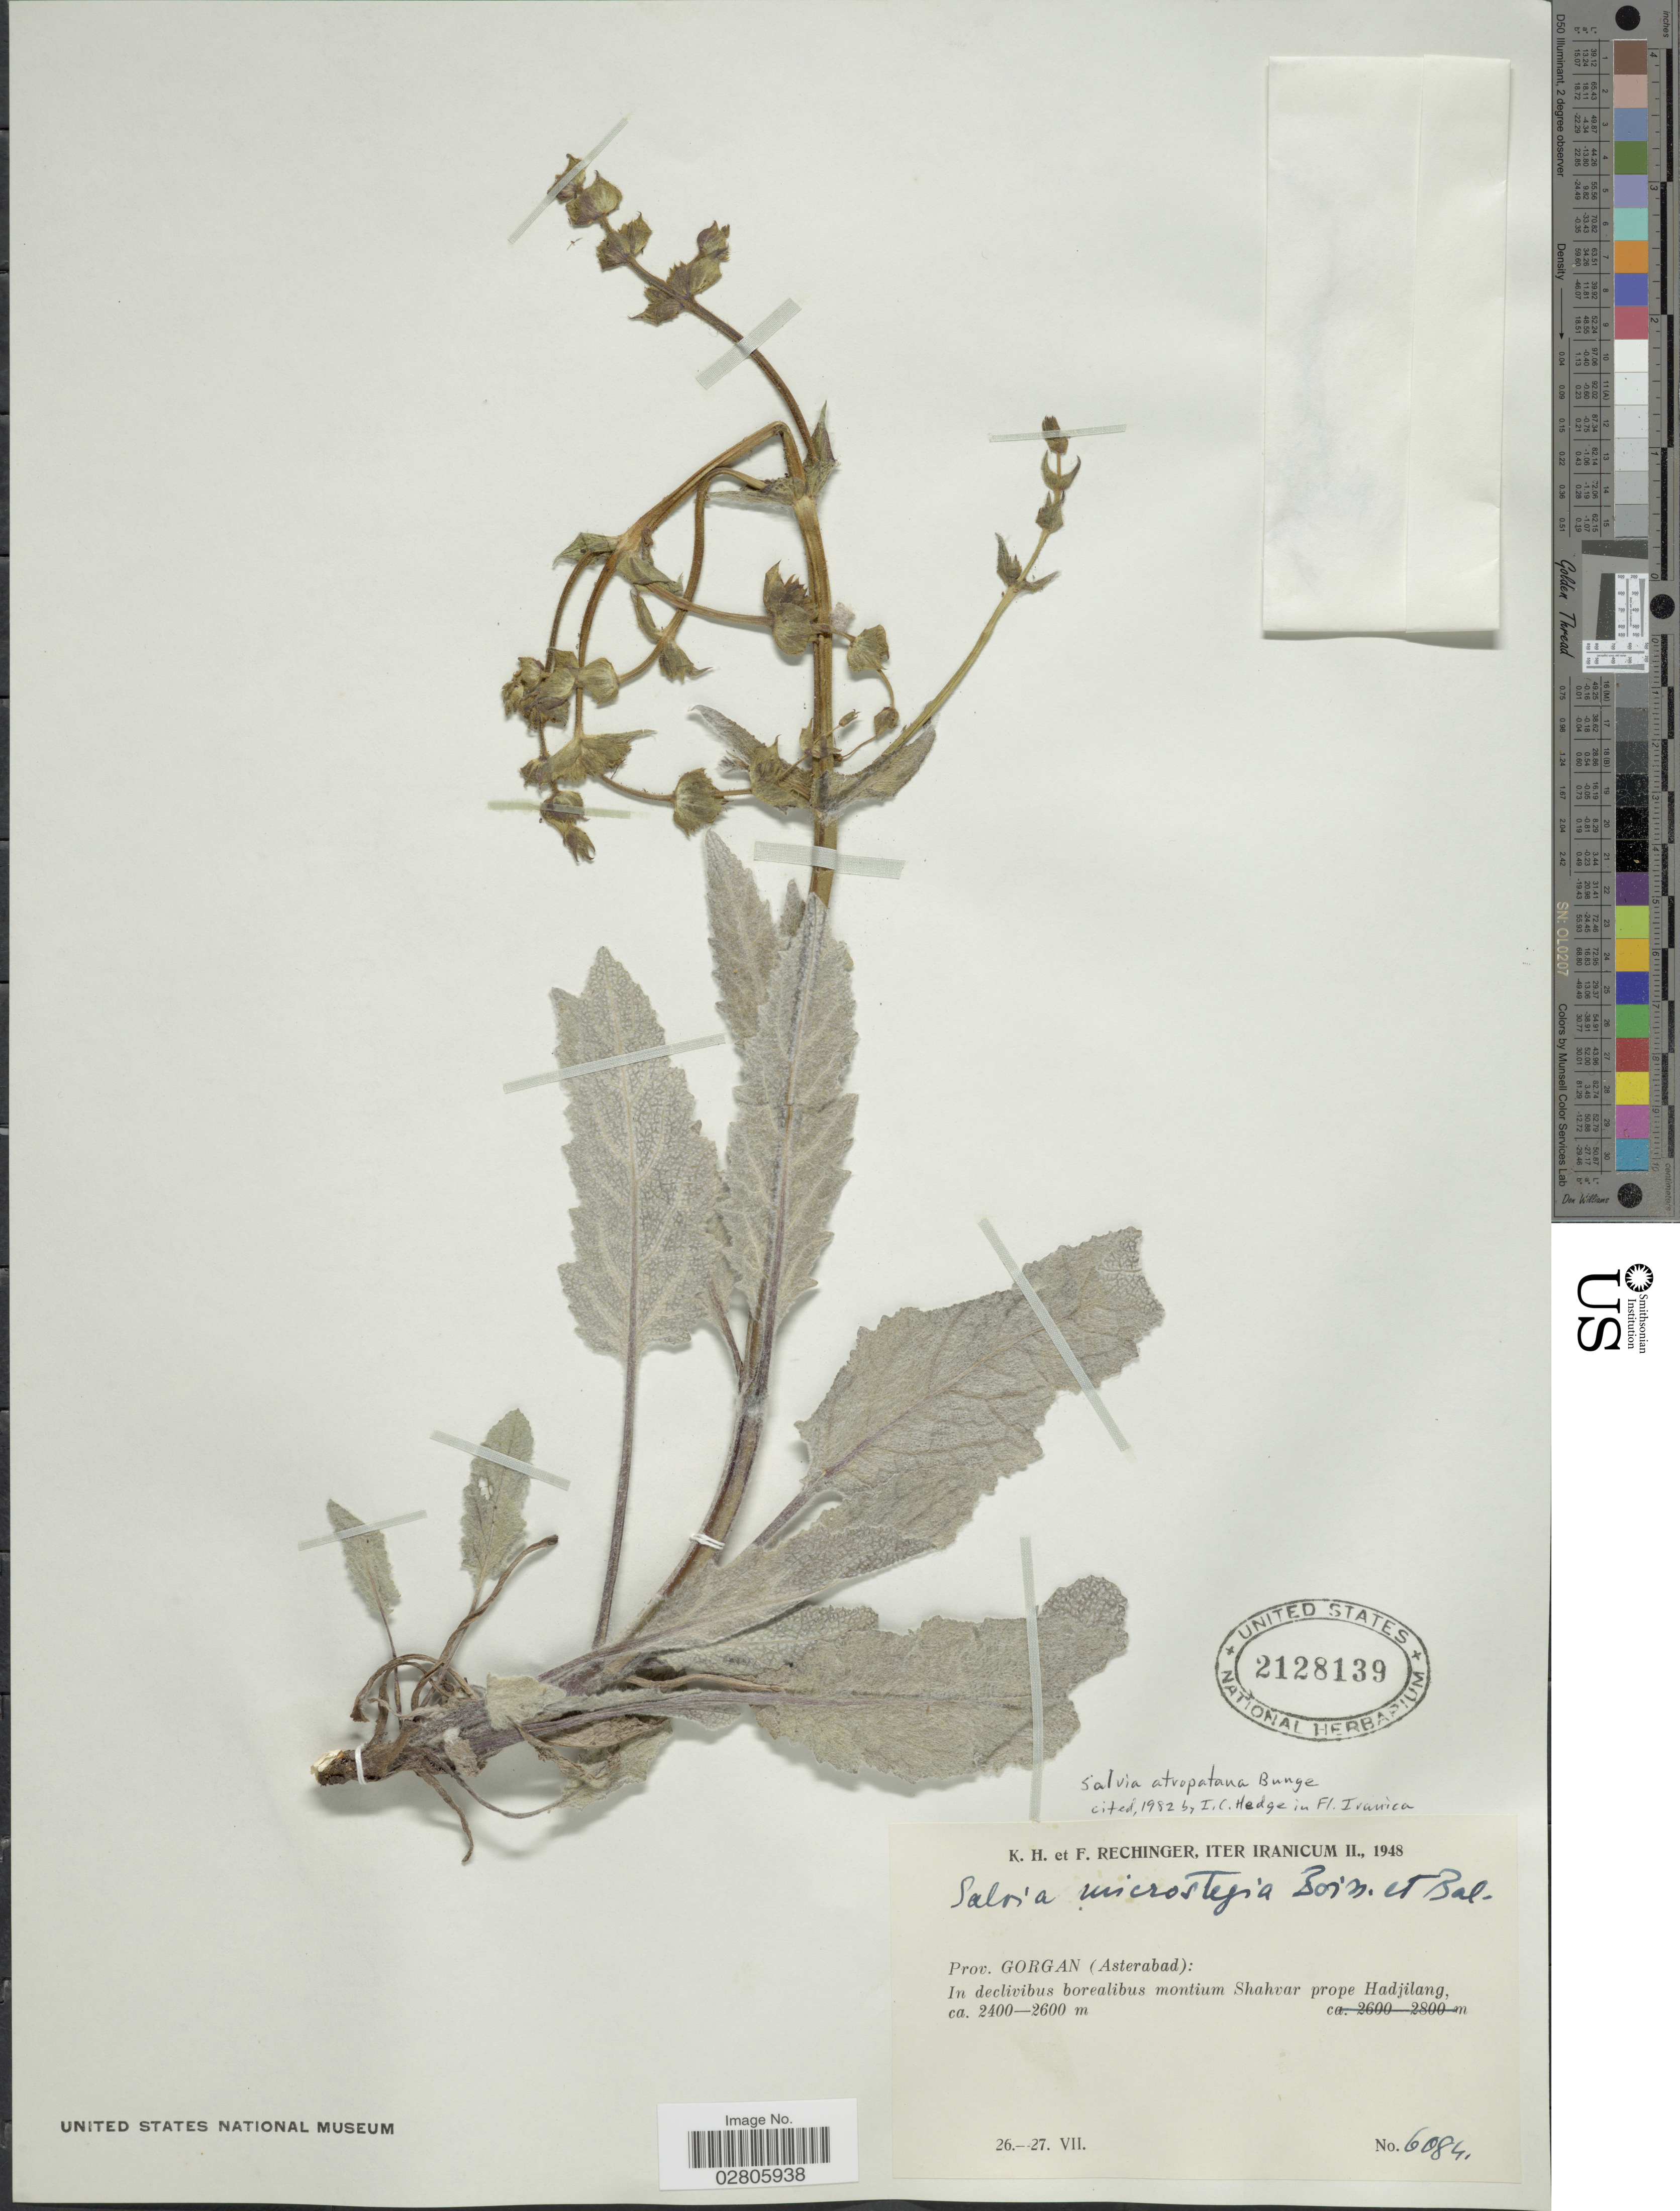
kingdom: Plantae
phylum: Tracheophyta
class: Magnoliopsida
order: Lamiales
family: Lamiaceae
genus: Salvia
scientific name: Salvia atropatana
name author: Bunge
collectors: K. H. Rechinger & F. Rechinger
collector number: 6084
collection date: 1948-07-26/1948-07-27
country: Iran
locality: Iter Iranicum. Prov. Gorgan (Asterabad): In declivibus borealibus montium Shahvar prope Hadjilang.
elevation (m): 2400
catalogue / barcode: US 2128139